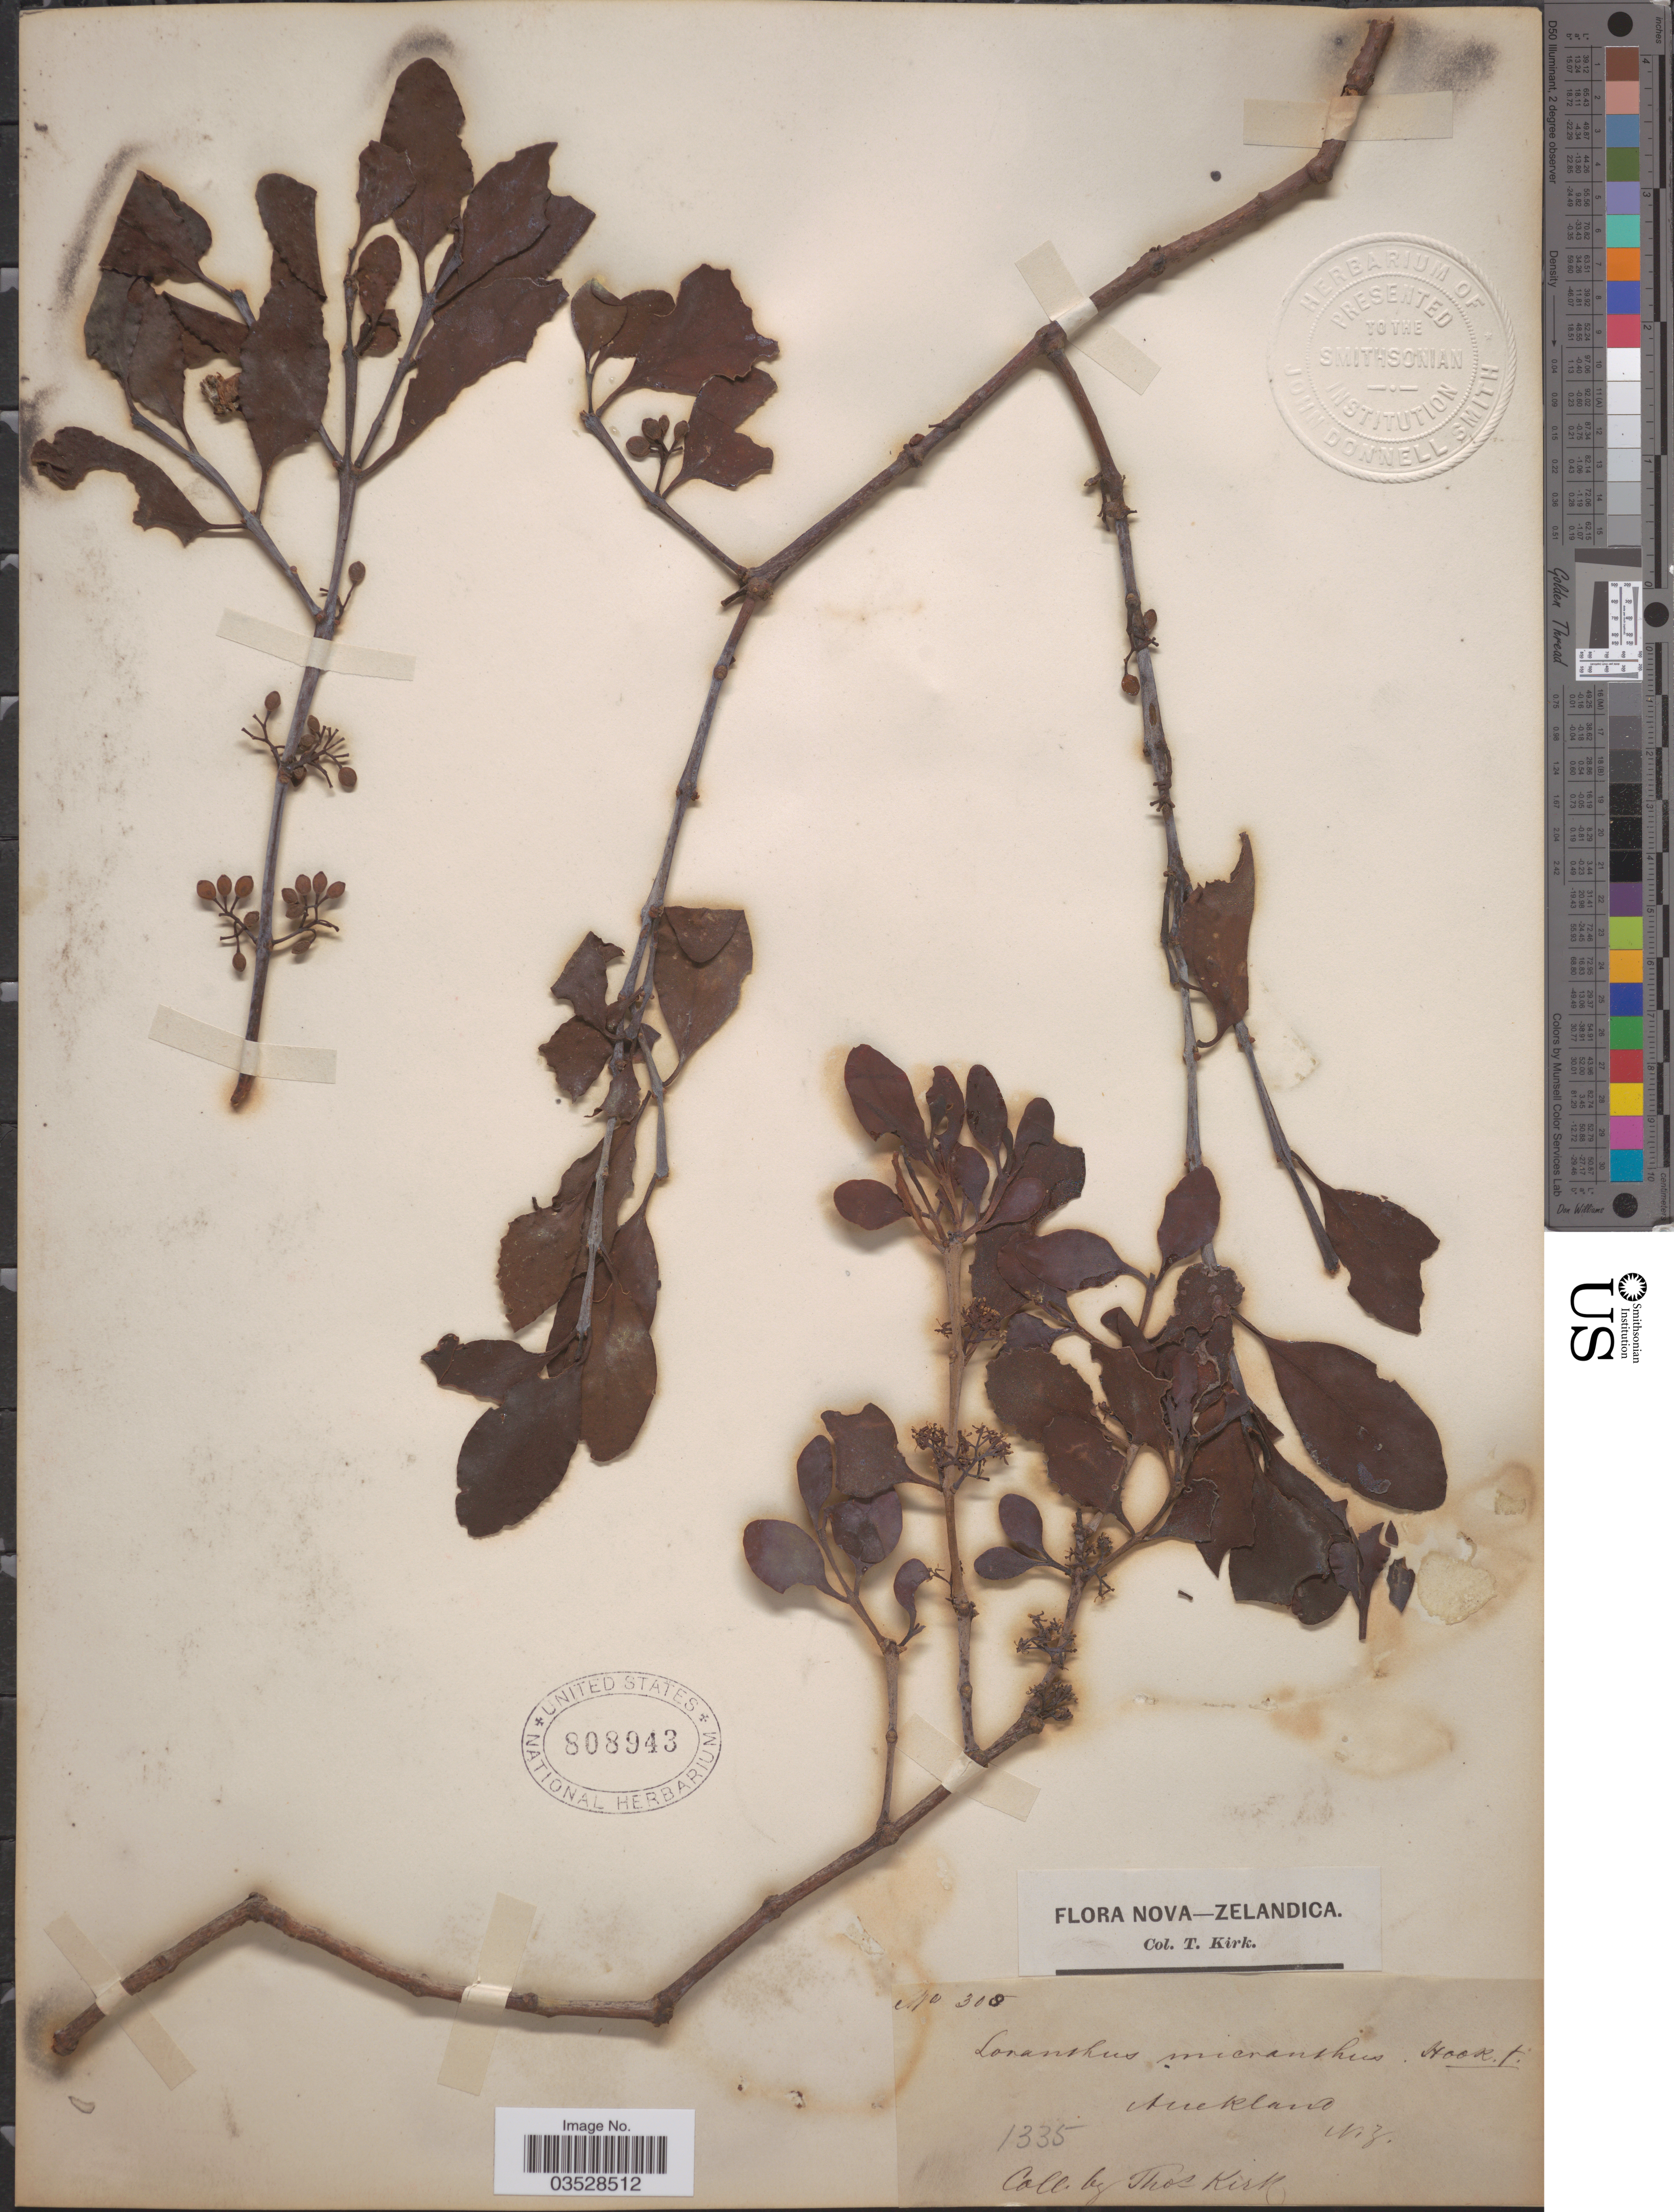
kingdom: Plantae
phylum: Tracheophyta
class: Magnoliopsida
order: Santalales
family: Loranthaceae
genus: Ileostylus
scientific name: Ileostylus micranthus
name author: (Hook. f.) Tiegh.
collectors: T. Kirk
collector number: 308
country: New Zealand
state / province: Auckland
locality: Auckland N.Z.. Nova-Zelandica.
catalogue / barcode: US 808943